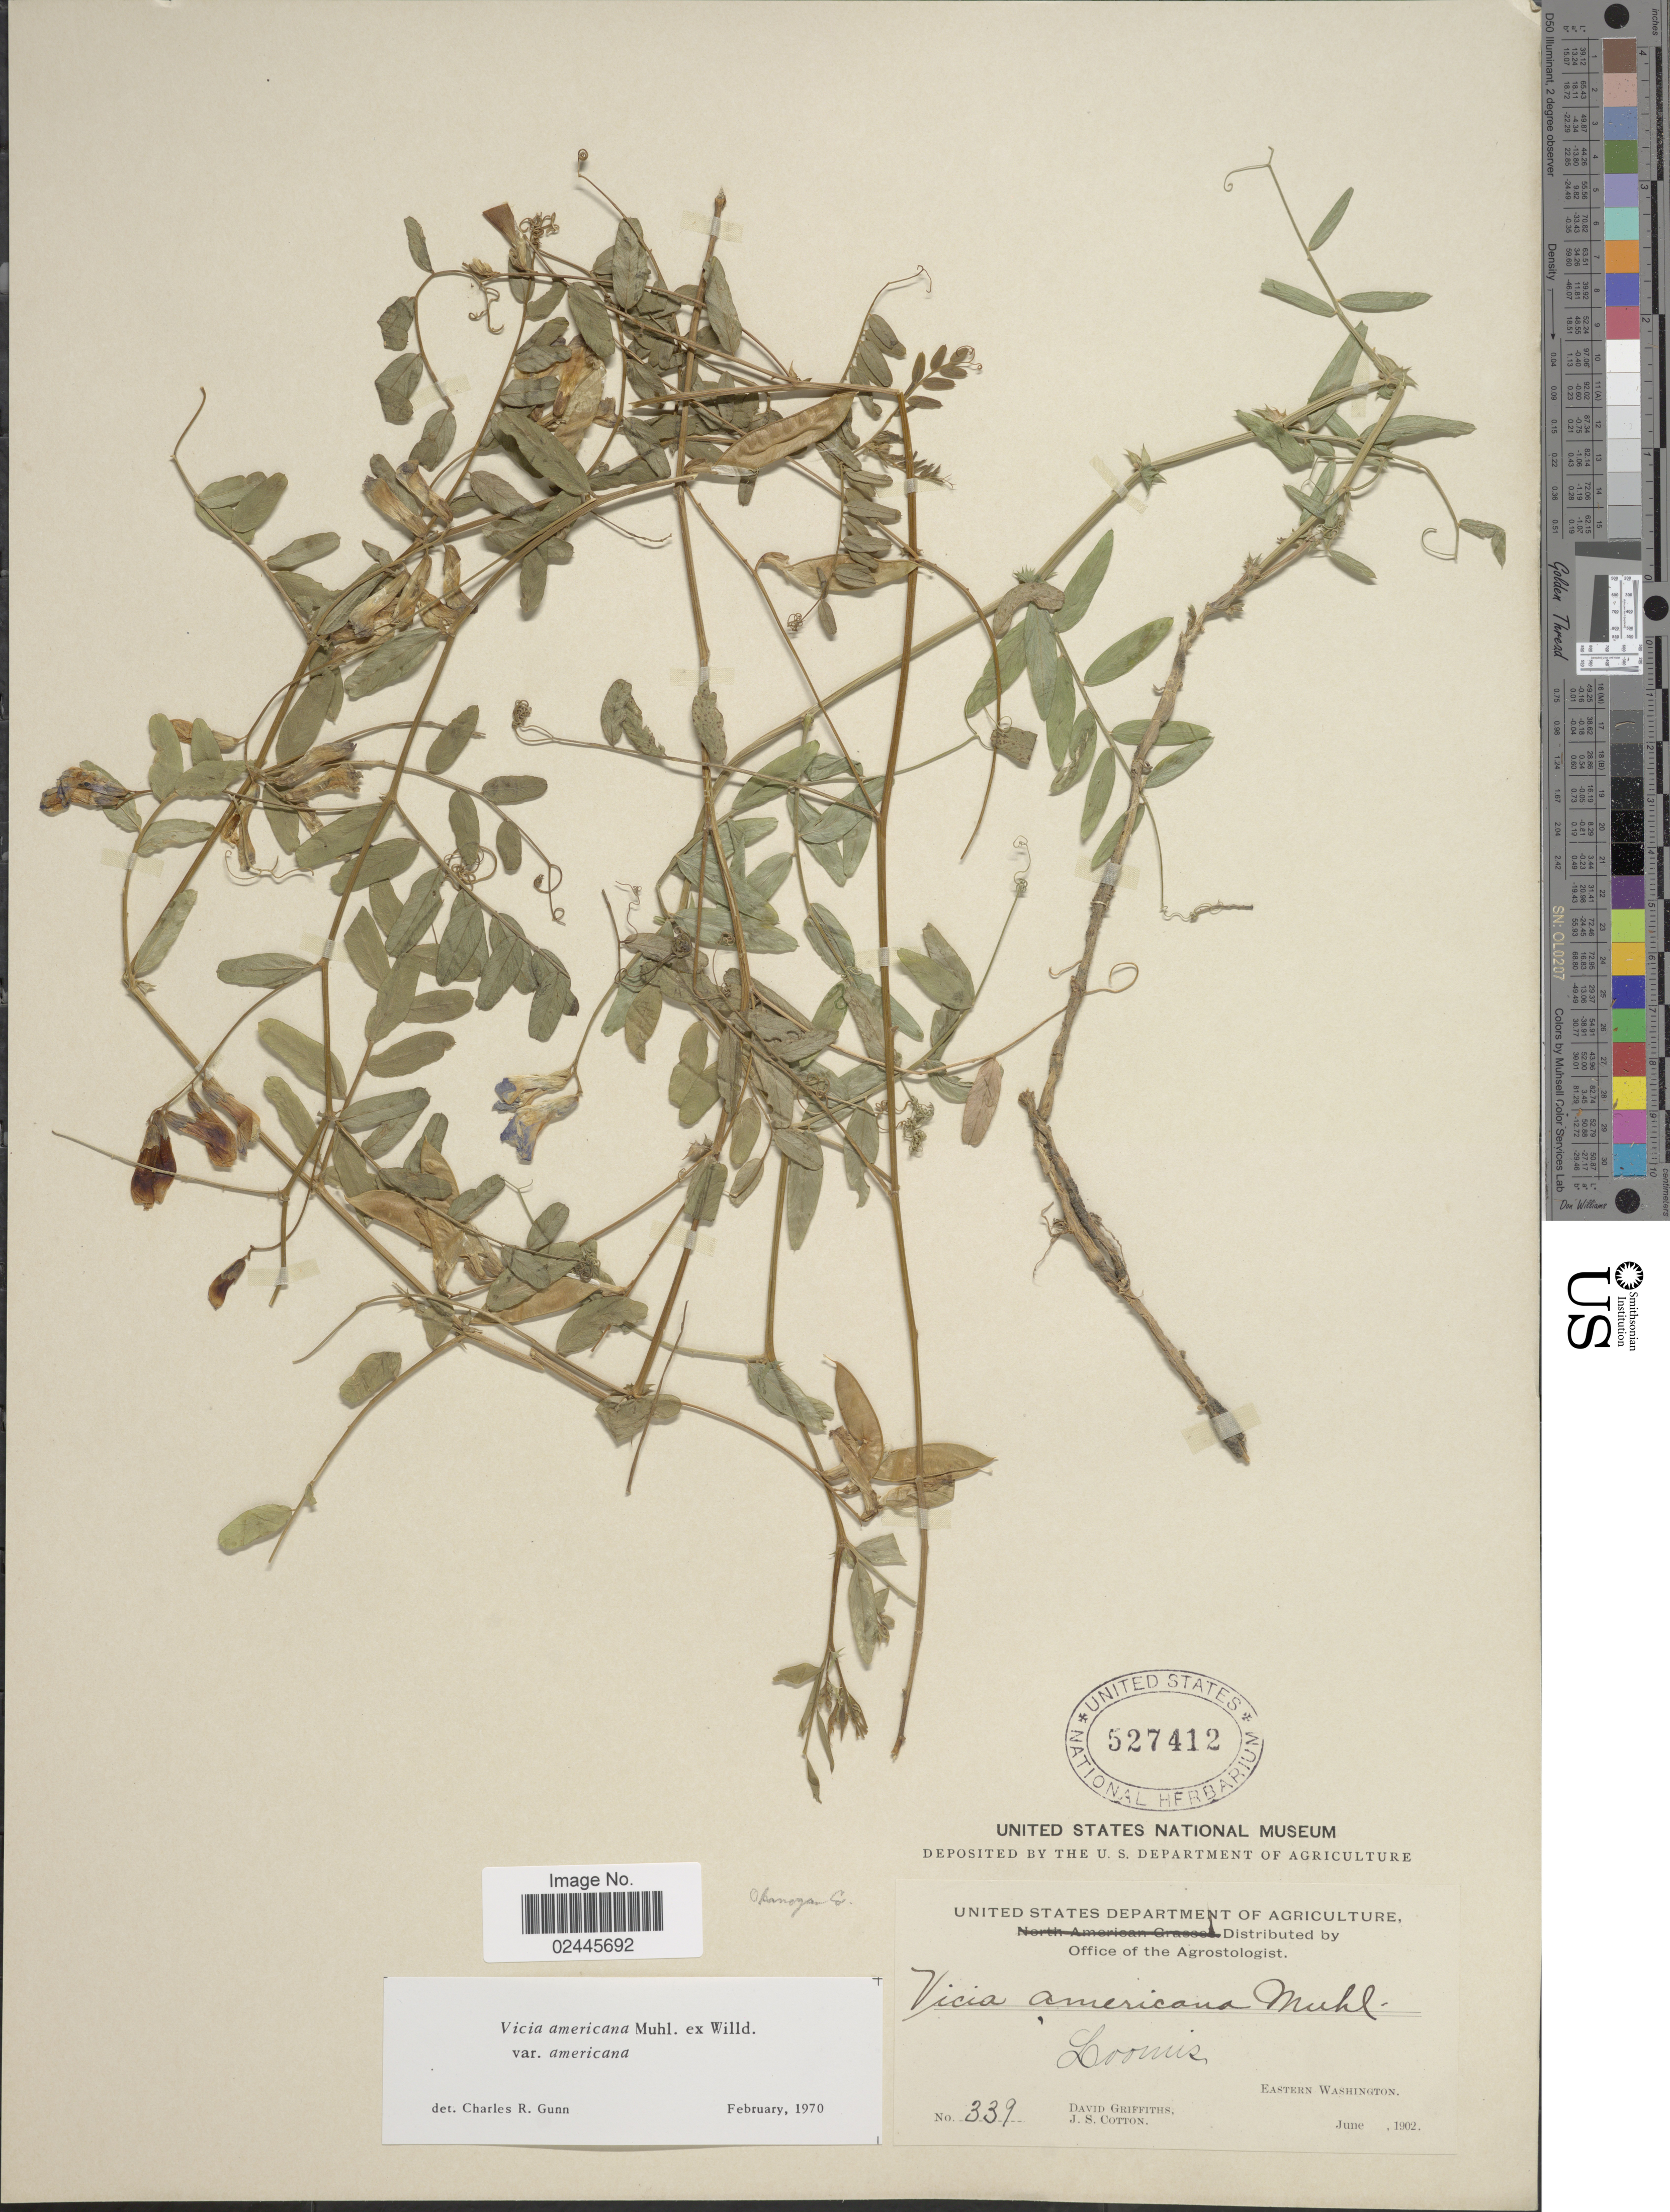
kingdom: Plantae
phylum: Tracheophyta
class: Magnoliopsida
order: Fabales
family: Fabaceae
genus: Vicia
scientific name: Vicia americana var. americana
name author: Muhl. ex Willd.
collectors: D. Griffiths & J. S. Cotton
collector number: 339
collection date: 1902-06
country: United States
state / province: Washington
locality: Loomir, Eastern Washington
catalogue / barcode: US 527412